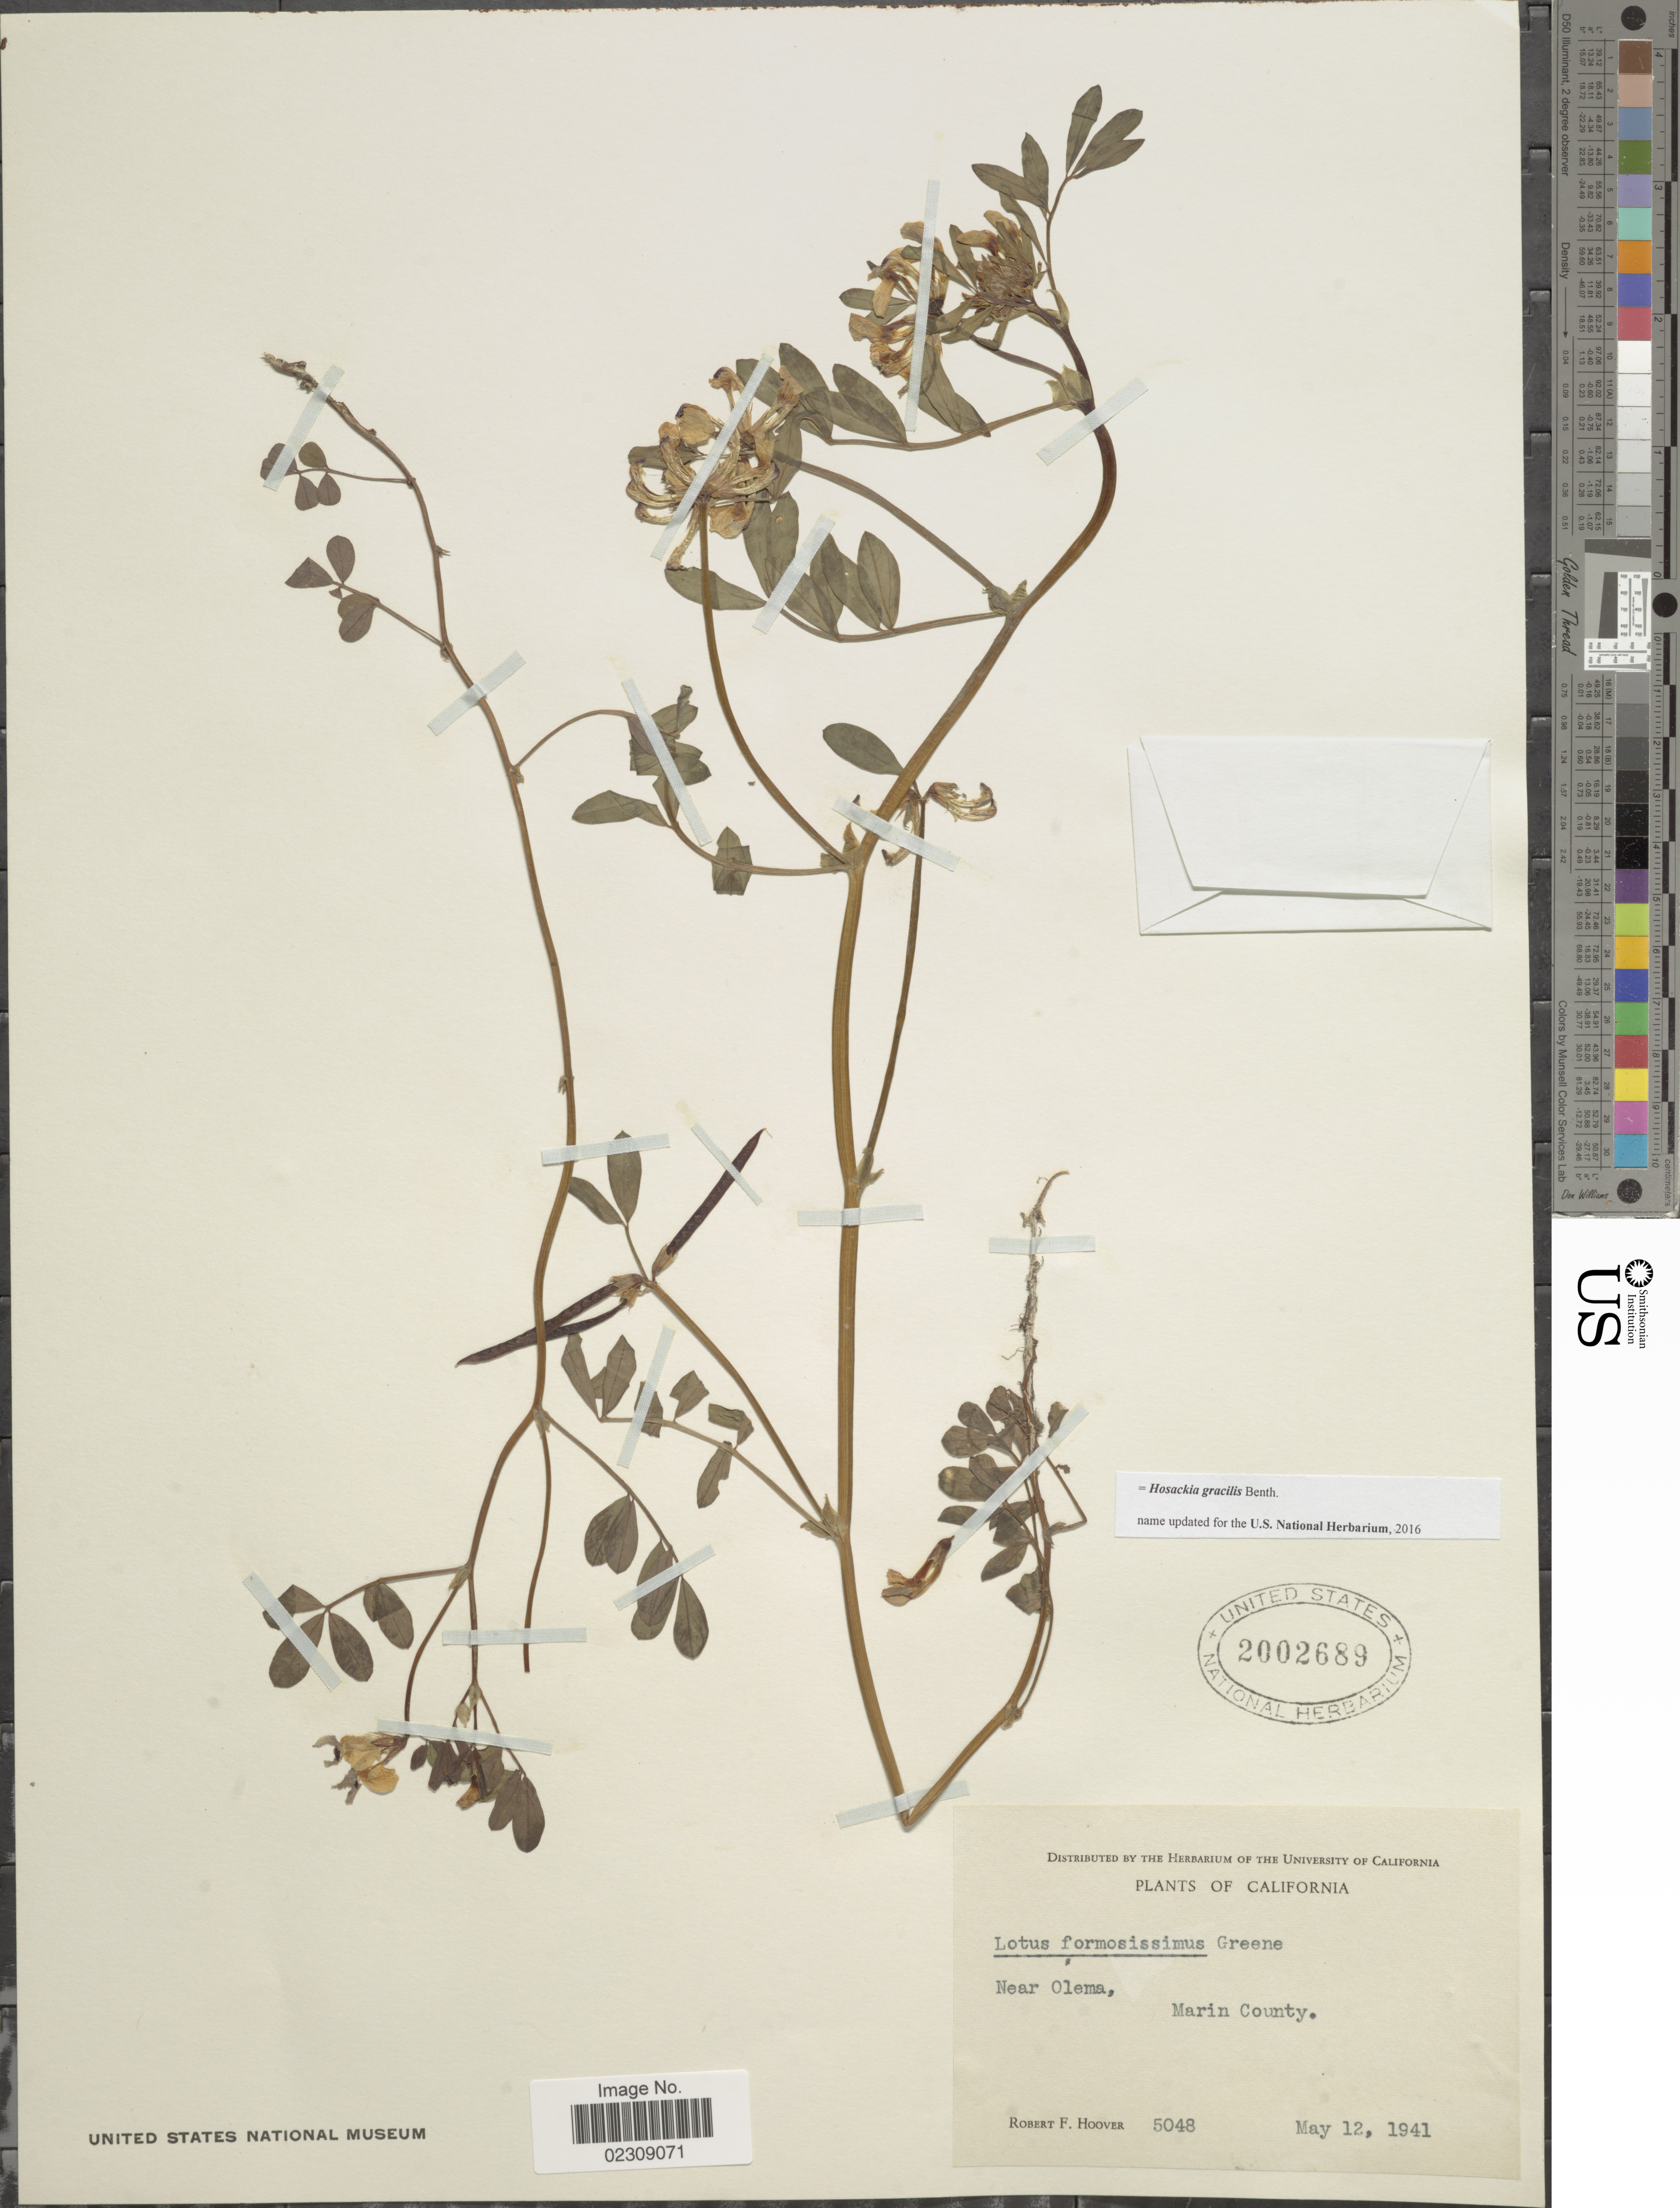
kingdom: Plantae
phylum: Tracheophyta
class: Magnoliopsida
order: Fabales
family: Fabaceae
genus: Hosackia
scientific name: Hosackia gracilis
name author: Benth.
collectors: R. F. Hoover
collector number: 5048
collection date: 1941-05-12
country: United States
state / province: California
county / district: Marin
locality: Near Olema, Marin County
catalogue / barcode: US 2002689